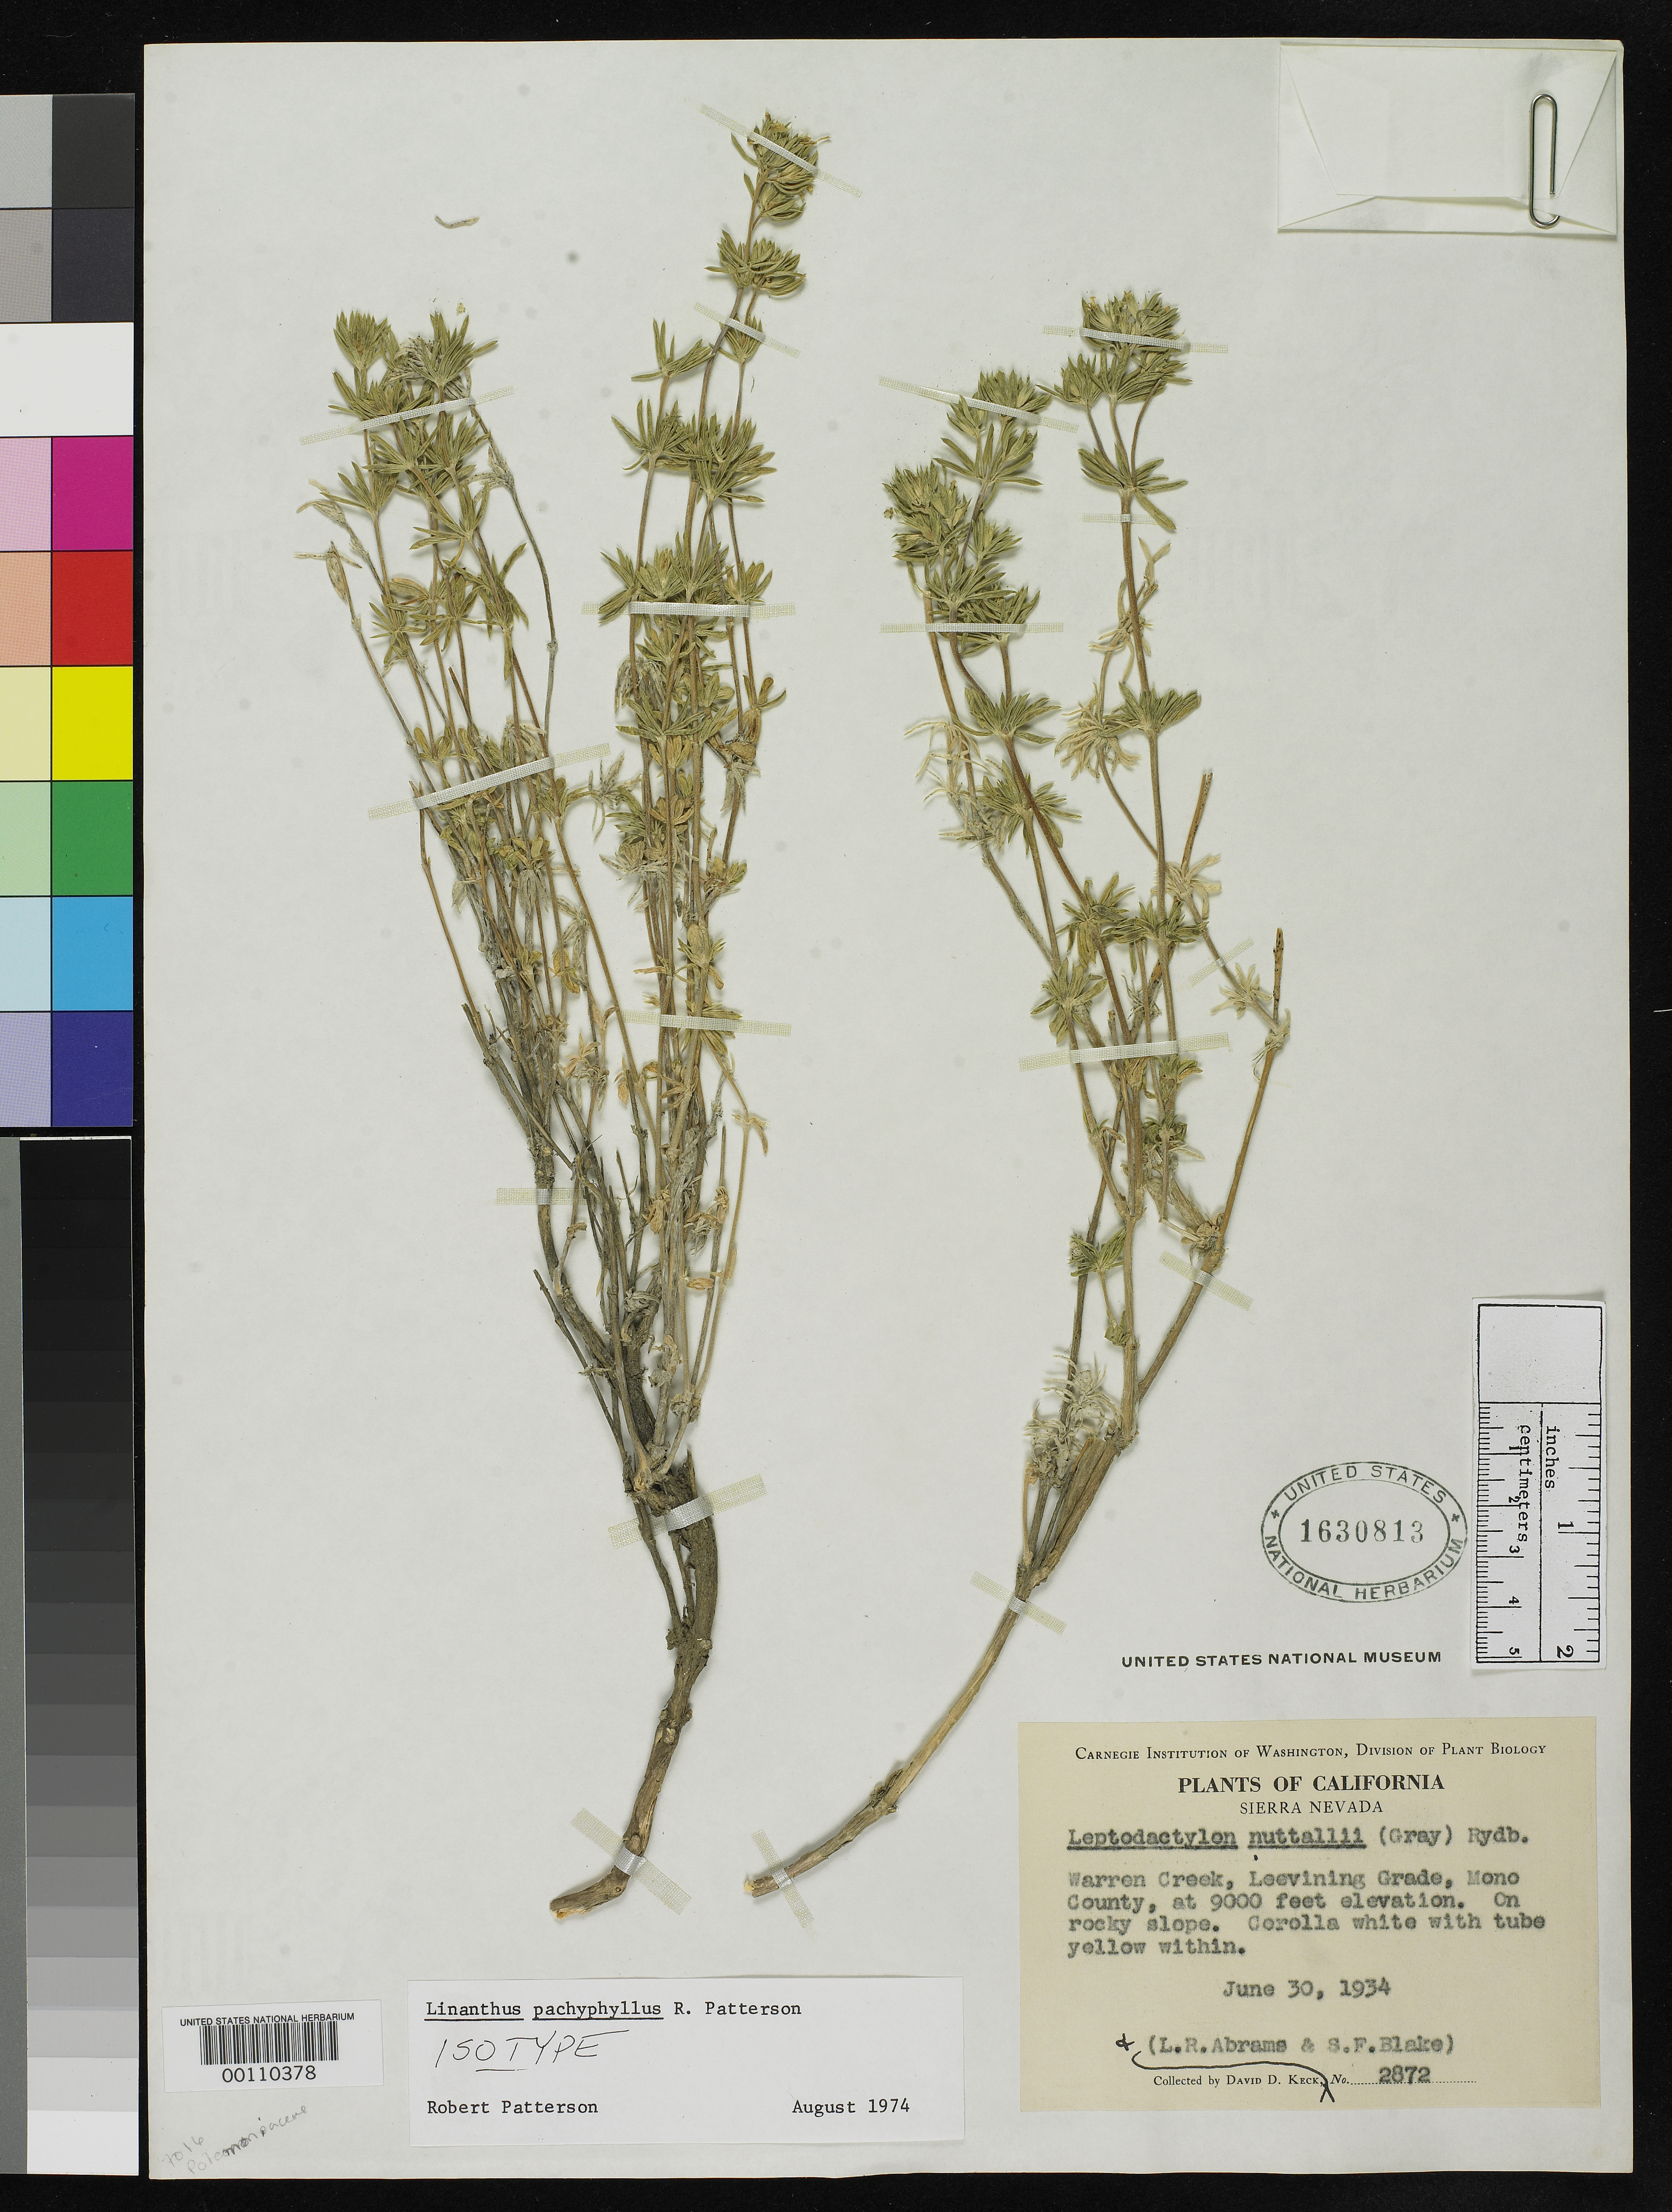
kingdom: Plantae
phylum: Tracheophyta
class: Magnoliopsida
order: Ericales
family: Polemoniaceae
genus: Linanthus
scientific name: Linanthus pachyphyllus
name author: R. Patt.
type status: Isotype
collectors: D. D. Keck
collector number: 2872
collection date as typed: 30 Jun 1934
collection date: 1934-06-30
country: United States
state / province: California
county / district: Mono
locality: Warren Creek.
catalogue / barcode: US 1630813